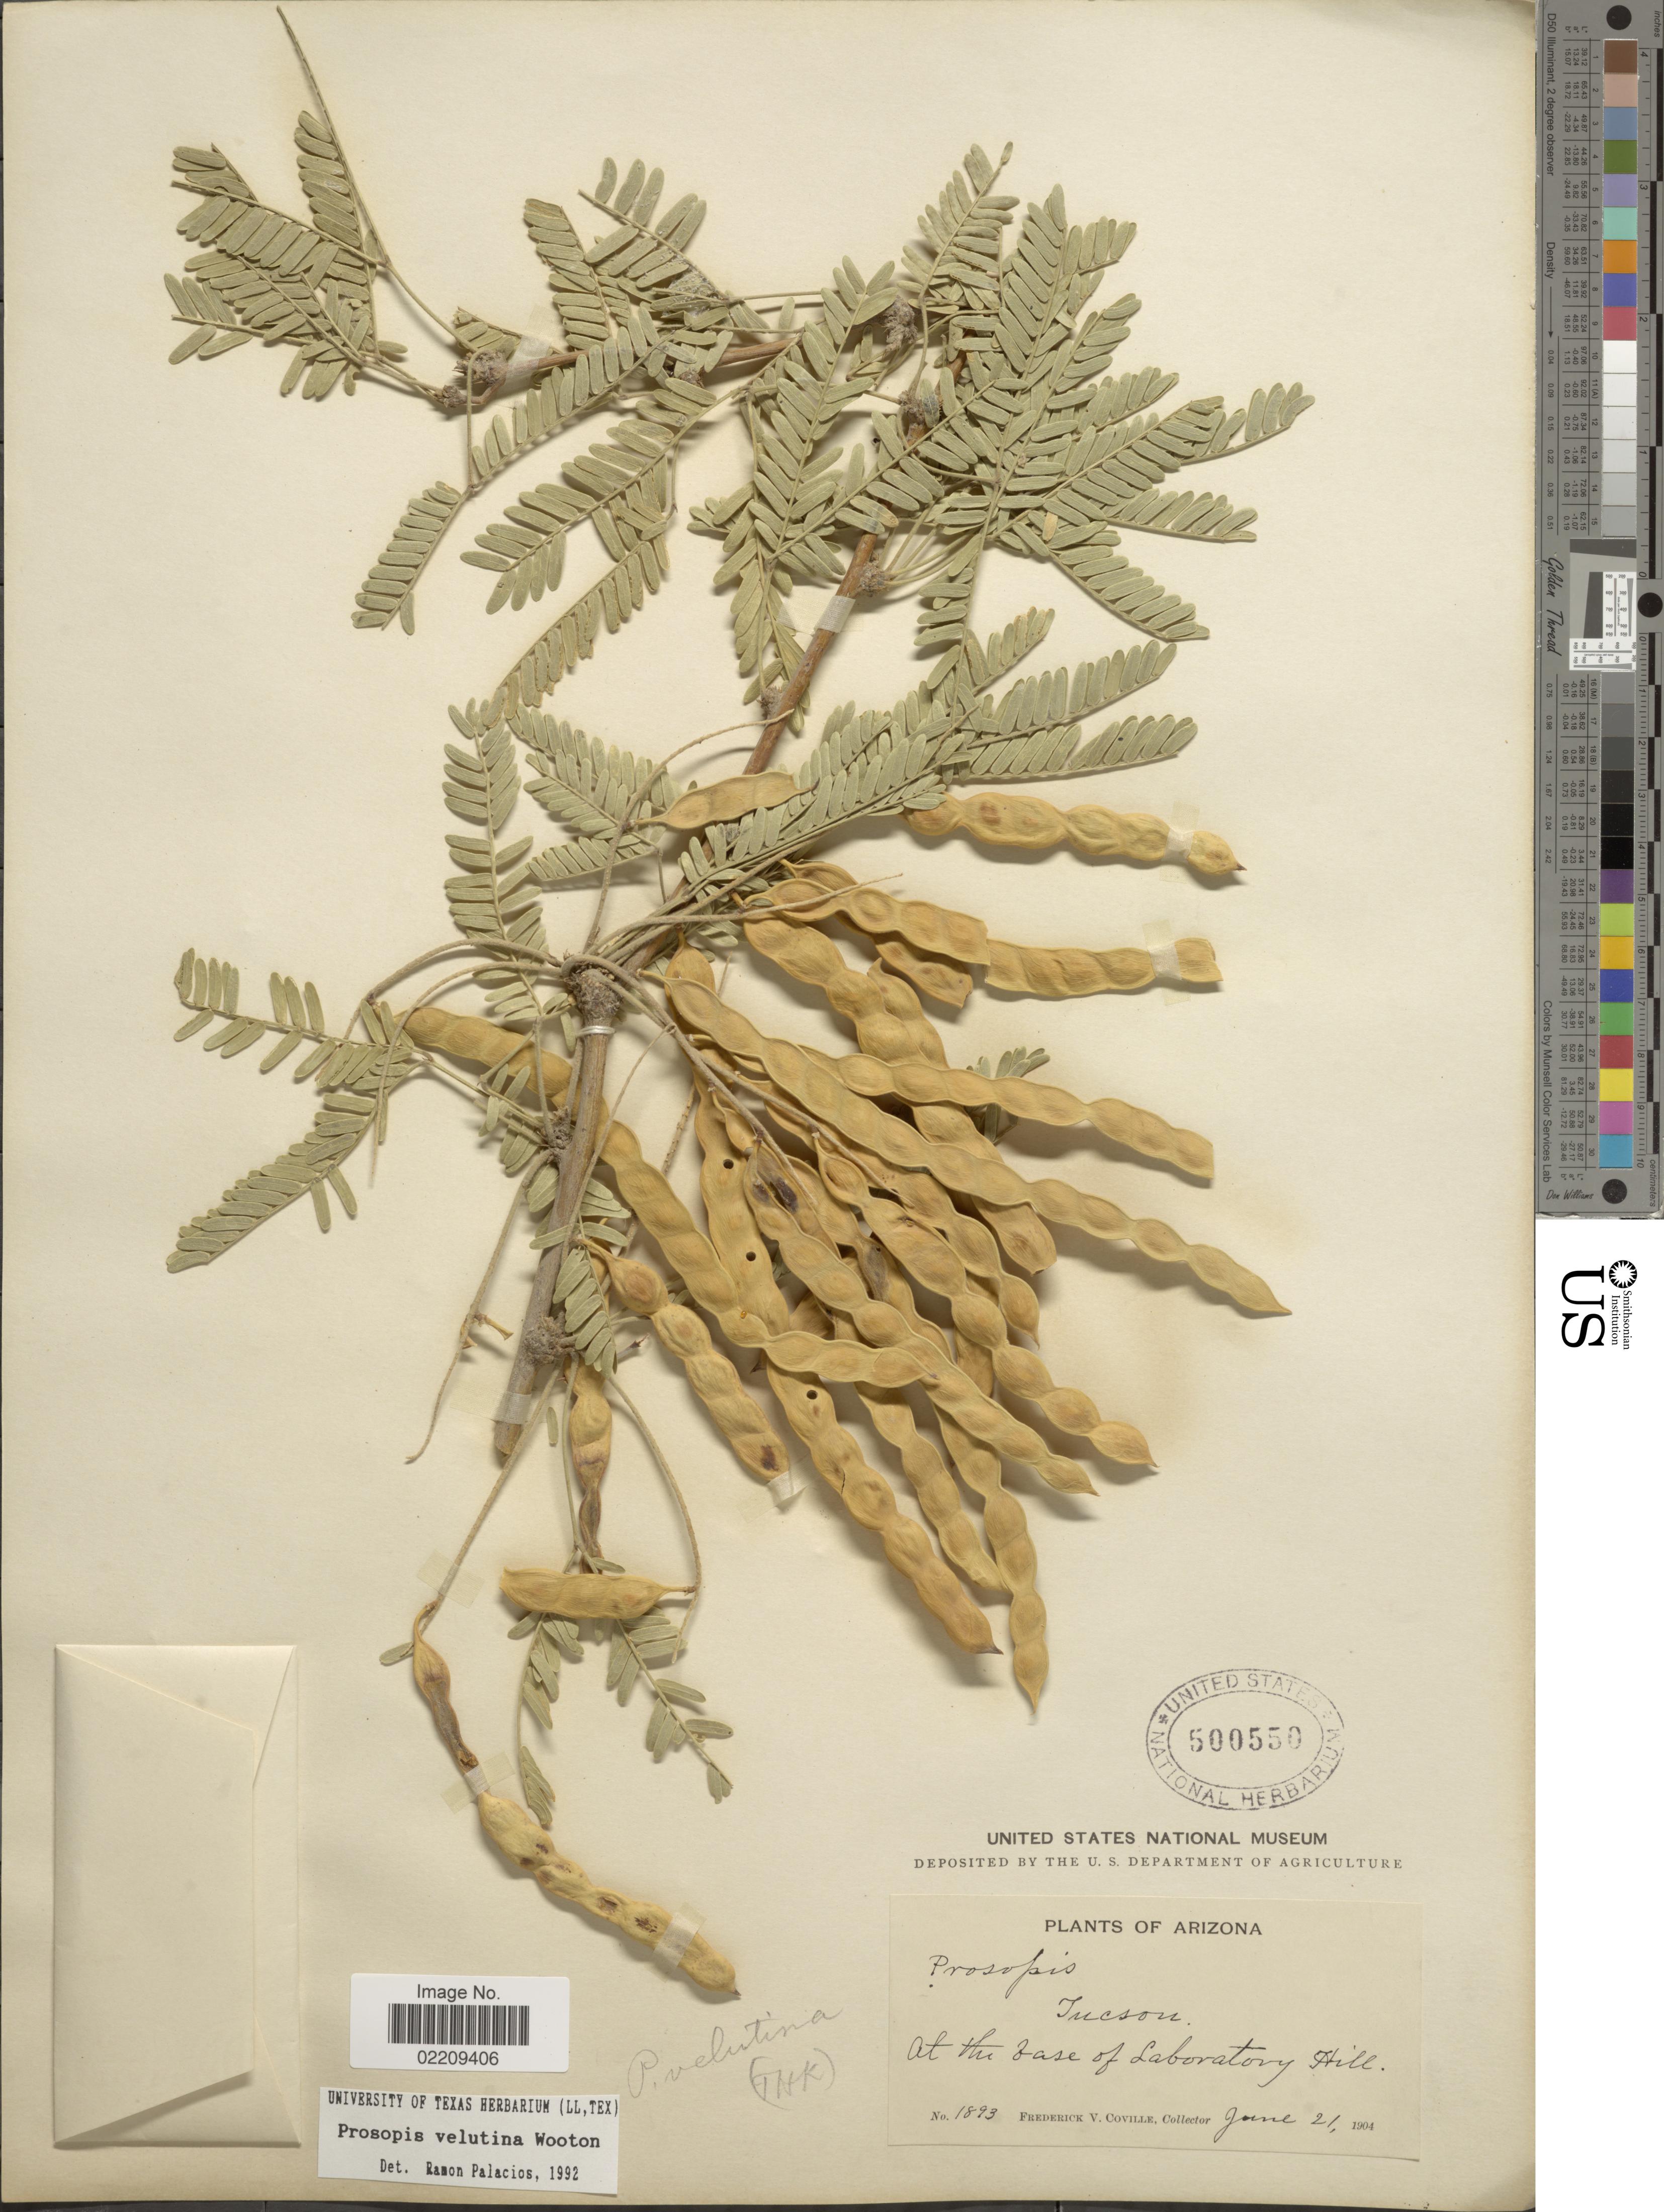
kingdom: Plantae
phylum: Tracheophyta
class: Magnoliopsida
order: Fabales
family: Fabaceae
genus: Neltuma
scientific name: Neltuma velutina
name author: (Wooton) Britton & Rose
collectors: F. V. Coville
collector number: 1893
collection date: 1904-06-21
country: United States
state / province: Arizona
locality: Tucson, at the base of Laboratory Hill.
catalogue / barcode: US 500550